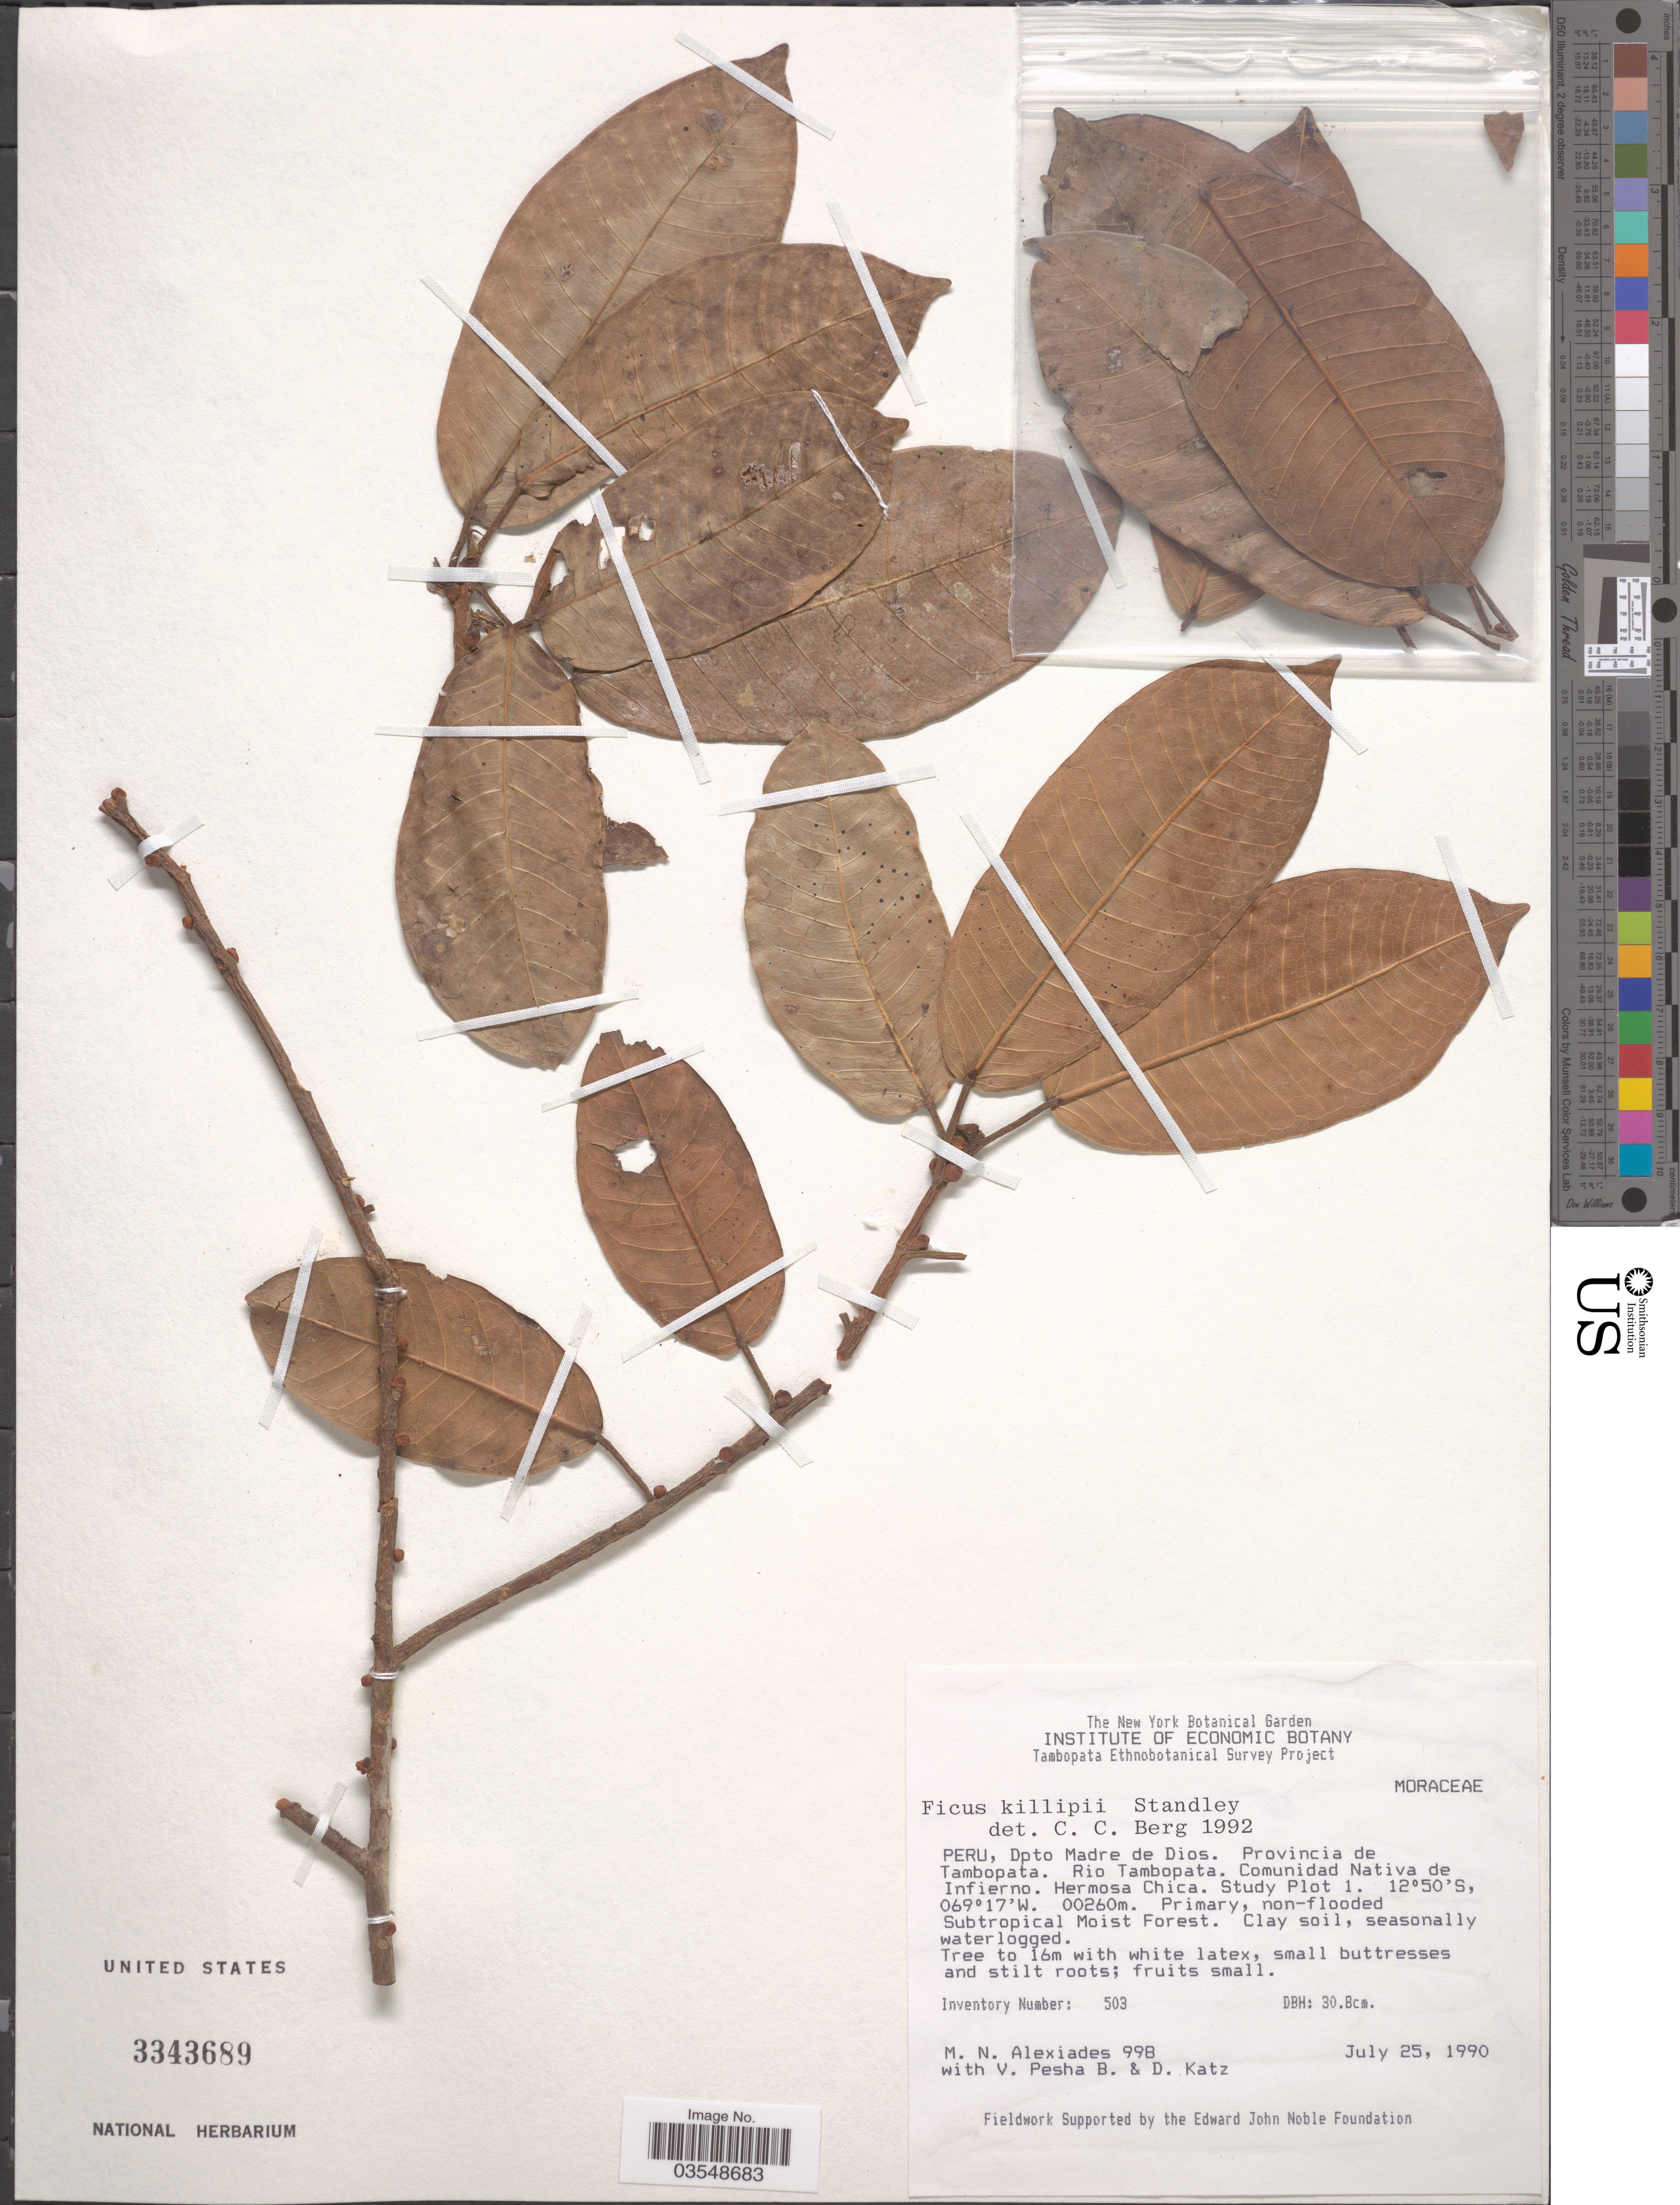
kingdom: Plantae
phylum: Tracheophyta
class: Magnoliopsida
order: Rosales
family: Moraceae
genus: Ficus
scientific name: Ficus killipii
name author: Standl. in J.F. Macbr.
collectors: M. Alexiades, V. Pesha B. & D. Katz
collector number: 998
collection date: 1990-07-25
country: Peru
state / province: Madre de Dios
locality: Dpto Madre de Dios. Provincia de Tambopata. Rio Tambopata. Comunidad Nativa de Infierno. Hermosa Chica. Study Plot 1.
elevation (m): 260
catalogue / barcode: US 3343689